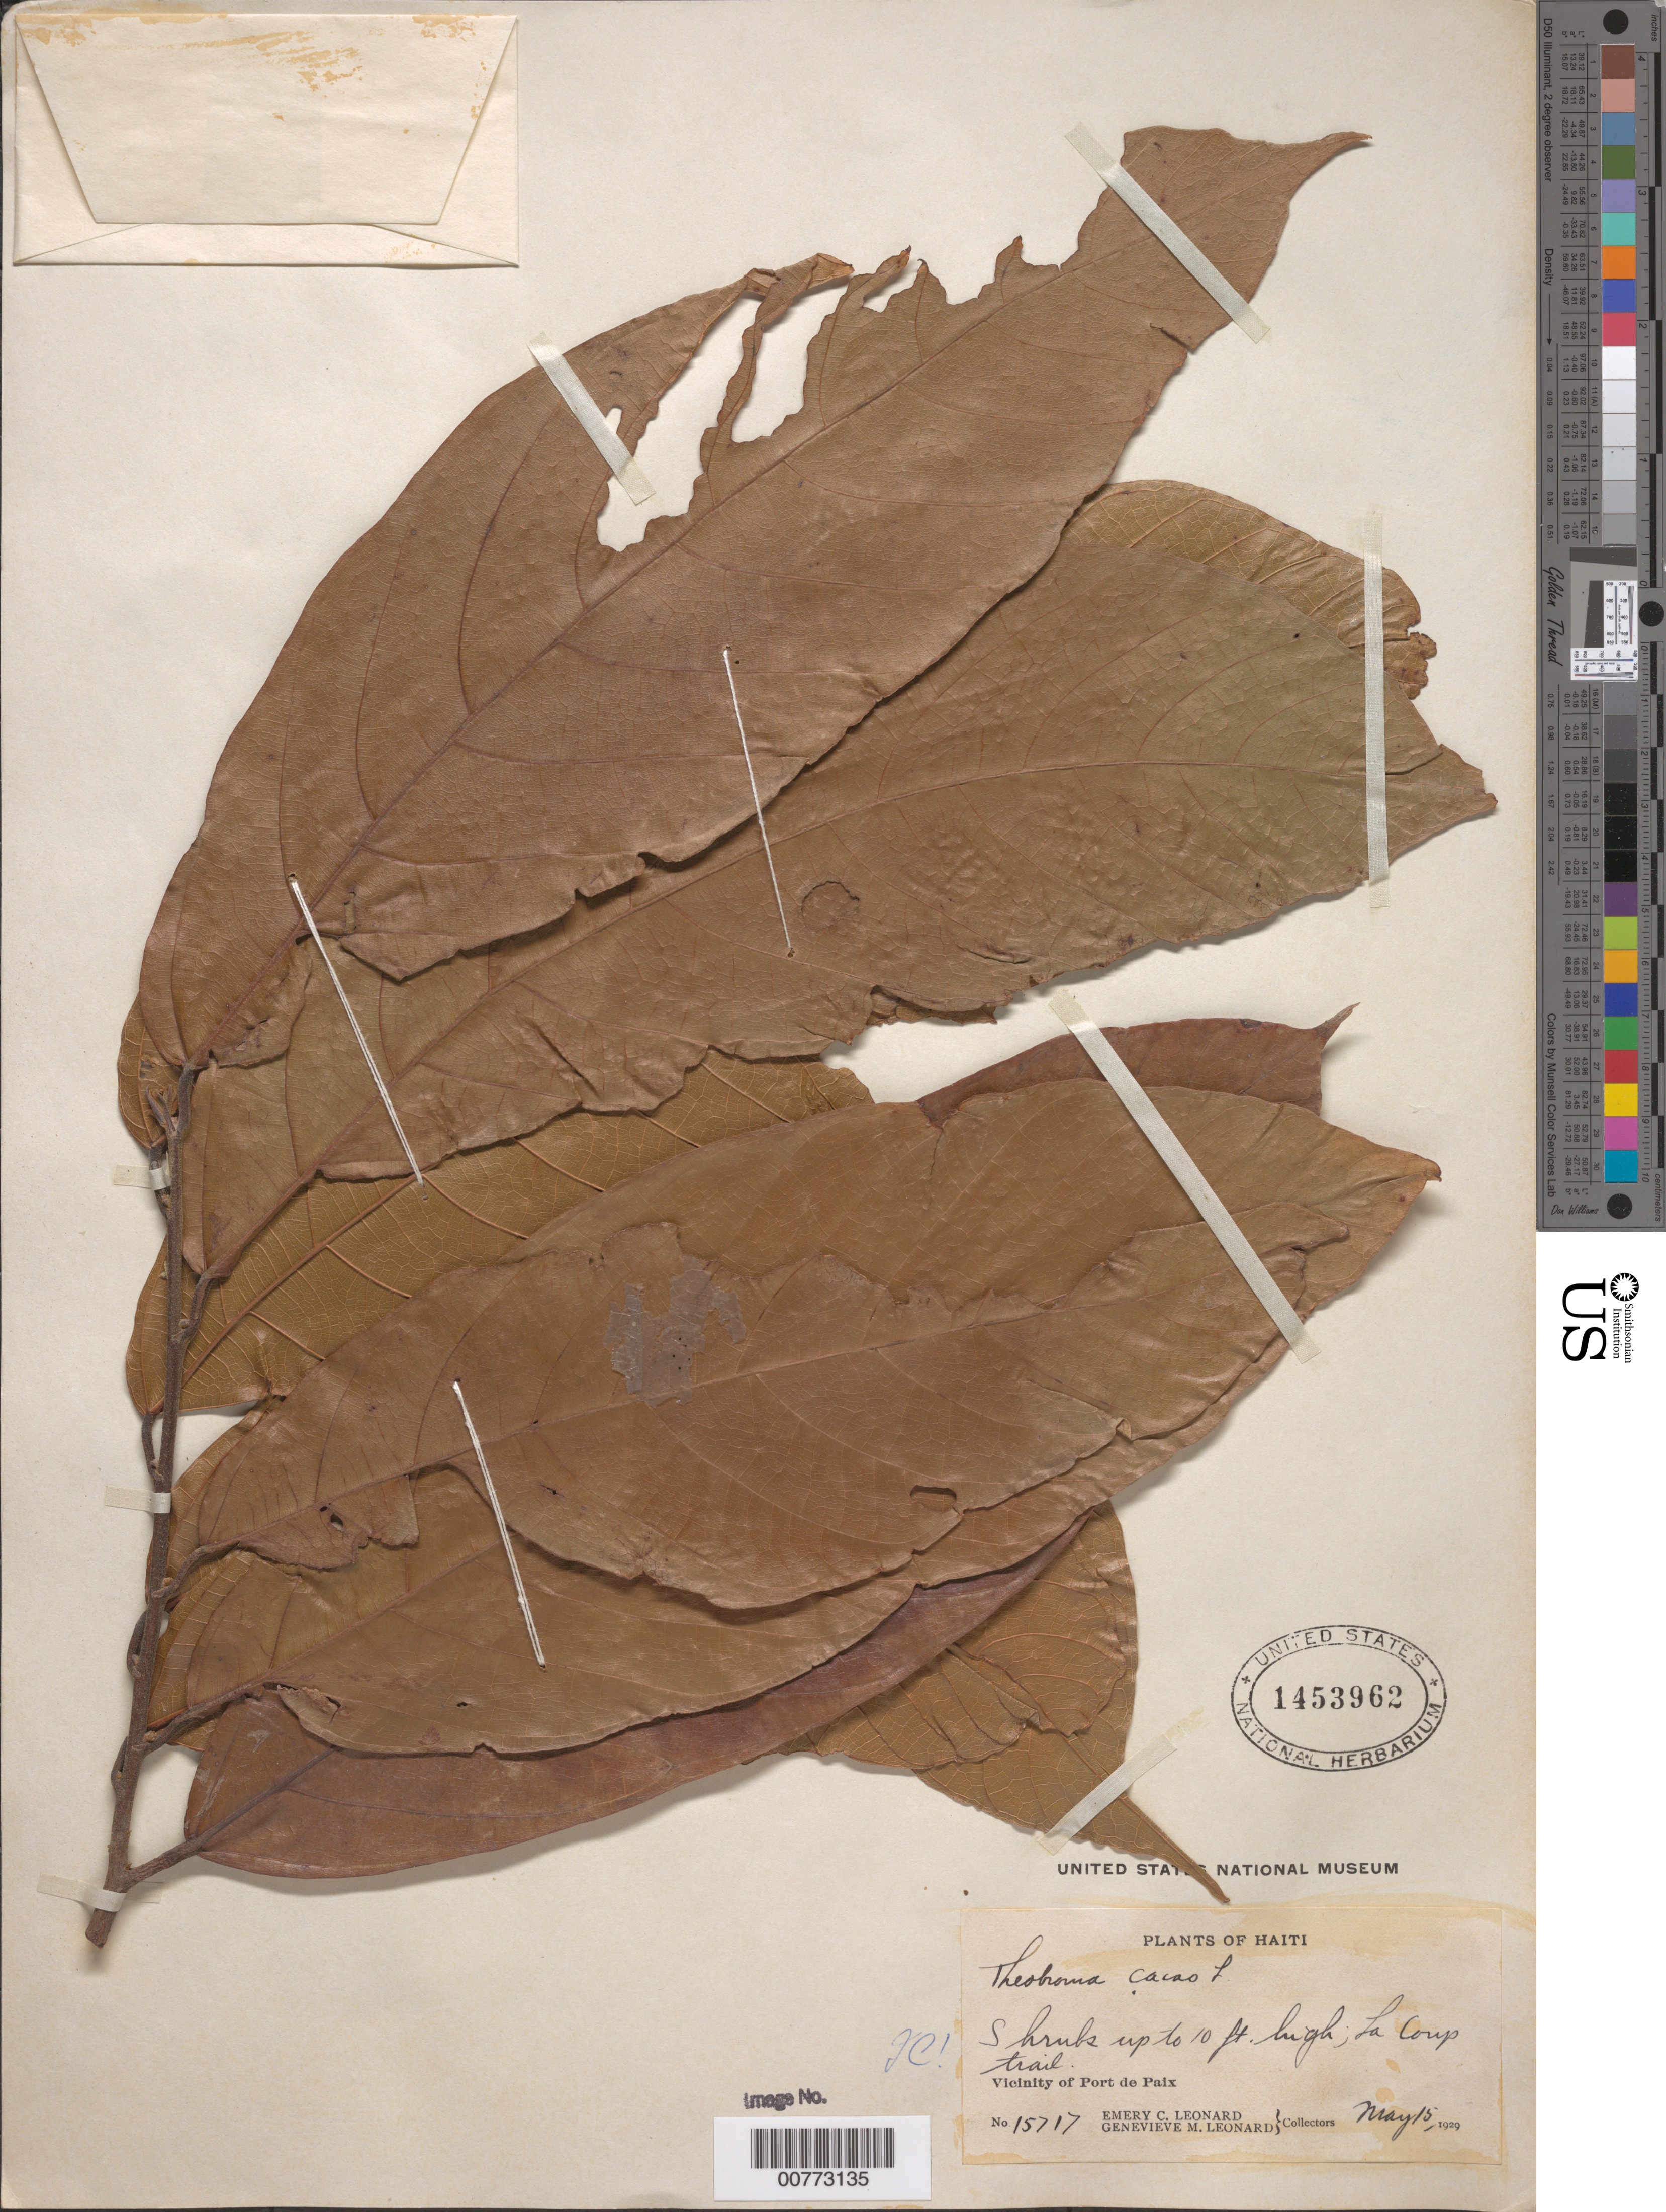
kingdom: Plantae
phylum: Tracheophyta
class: Magnoliopsida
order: Malvales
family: Malvaceae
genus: Theobroma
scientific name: Theobroma cacao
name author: L.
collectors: E. C. Leonard & G. M. Leonard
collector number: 15717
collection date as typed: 15 May 1929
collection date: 1929-05-15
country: Haiti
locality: Vicinity of Port de Paix. La Coup trail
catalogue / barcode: US 1453962